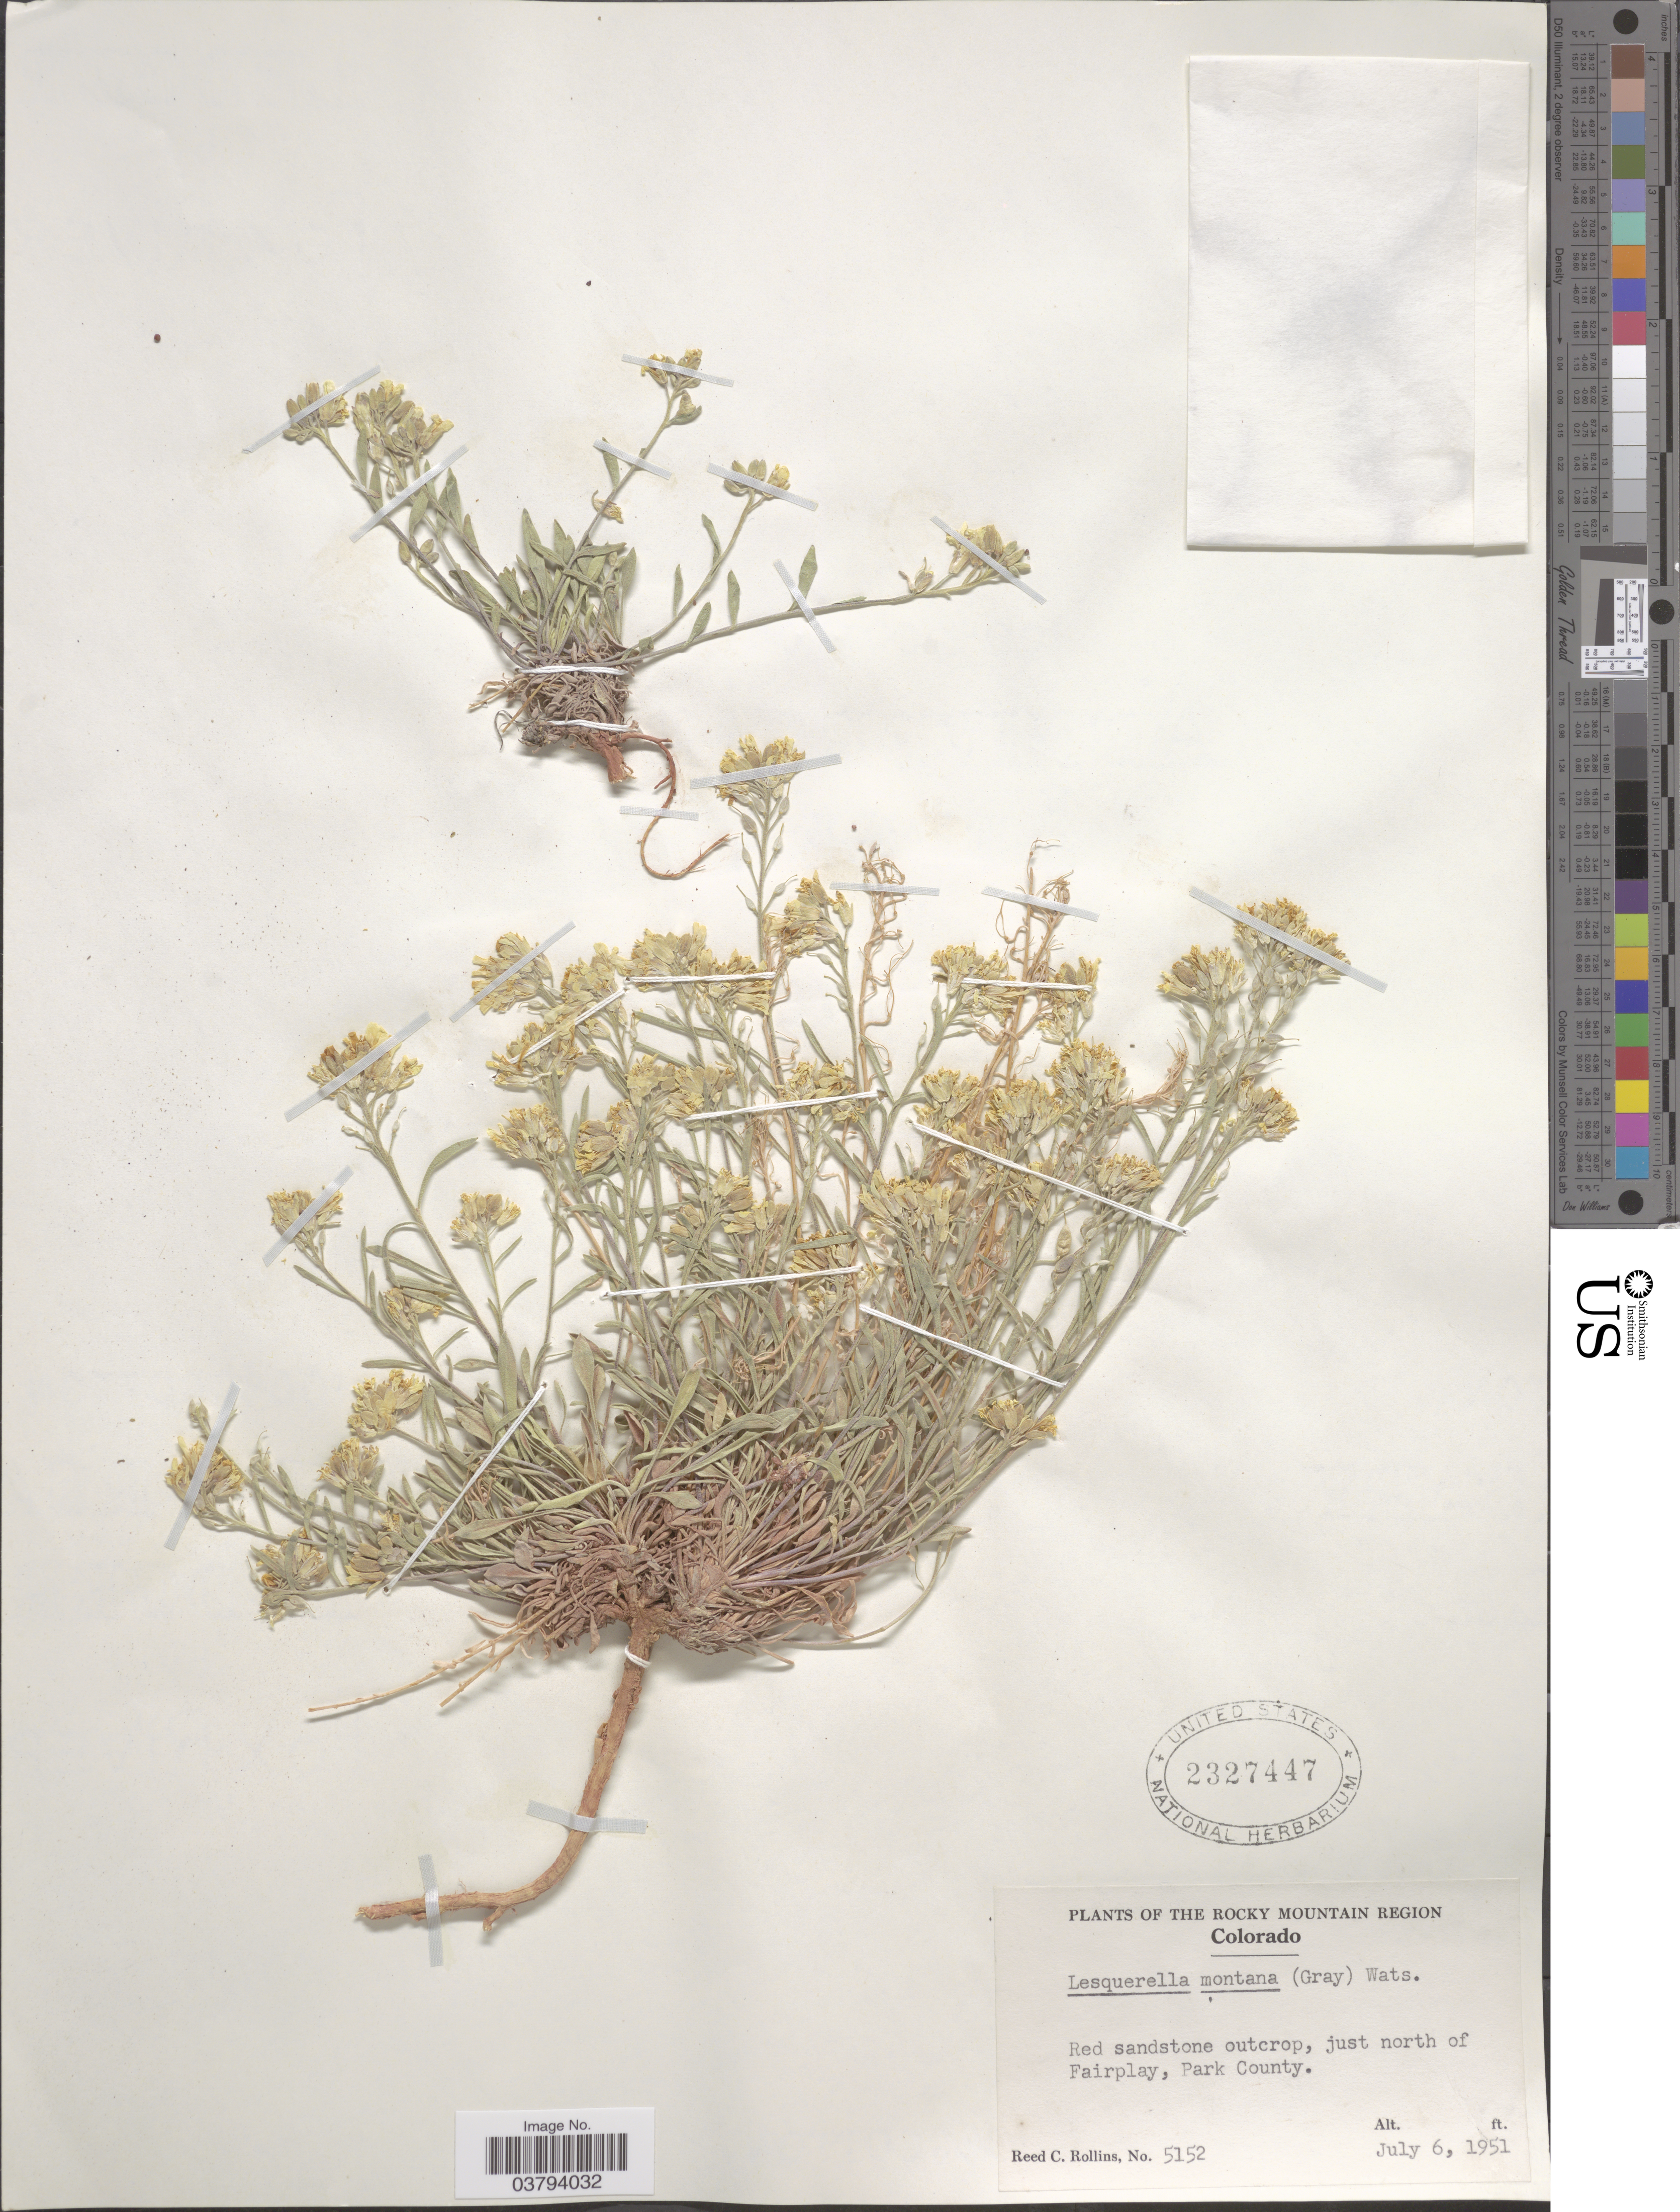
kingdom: Plantae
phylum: Tracheophyta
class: Magnoliopsida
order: Brassicales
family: Brassicaceae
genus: Lesquerella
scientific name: Lesquerella montana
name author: (A. Gray) S. Watson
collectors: R. C. Rollins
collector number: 5152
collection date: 1951-07-06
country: United States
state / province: Colorado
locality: The Rocky Mountain Region. Red sandstone outcrop, just north of Fairplay, Park County.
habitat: red sandstone outcrop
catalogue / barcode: US 2327447